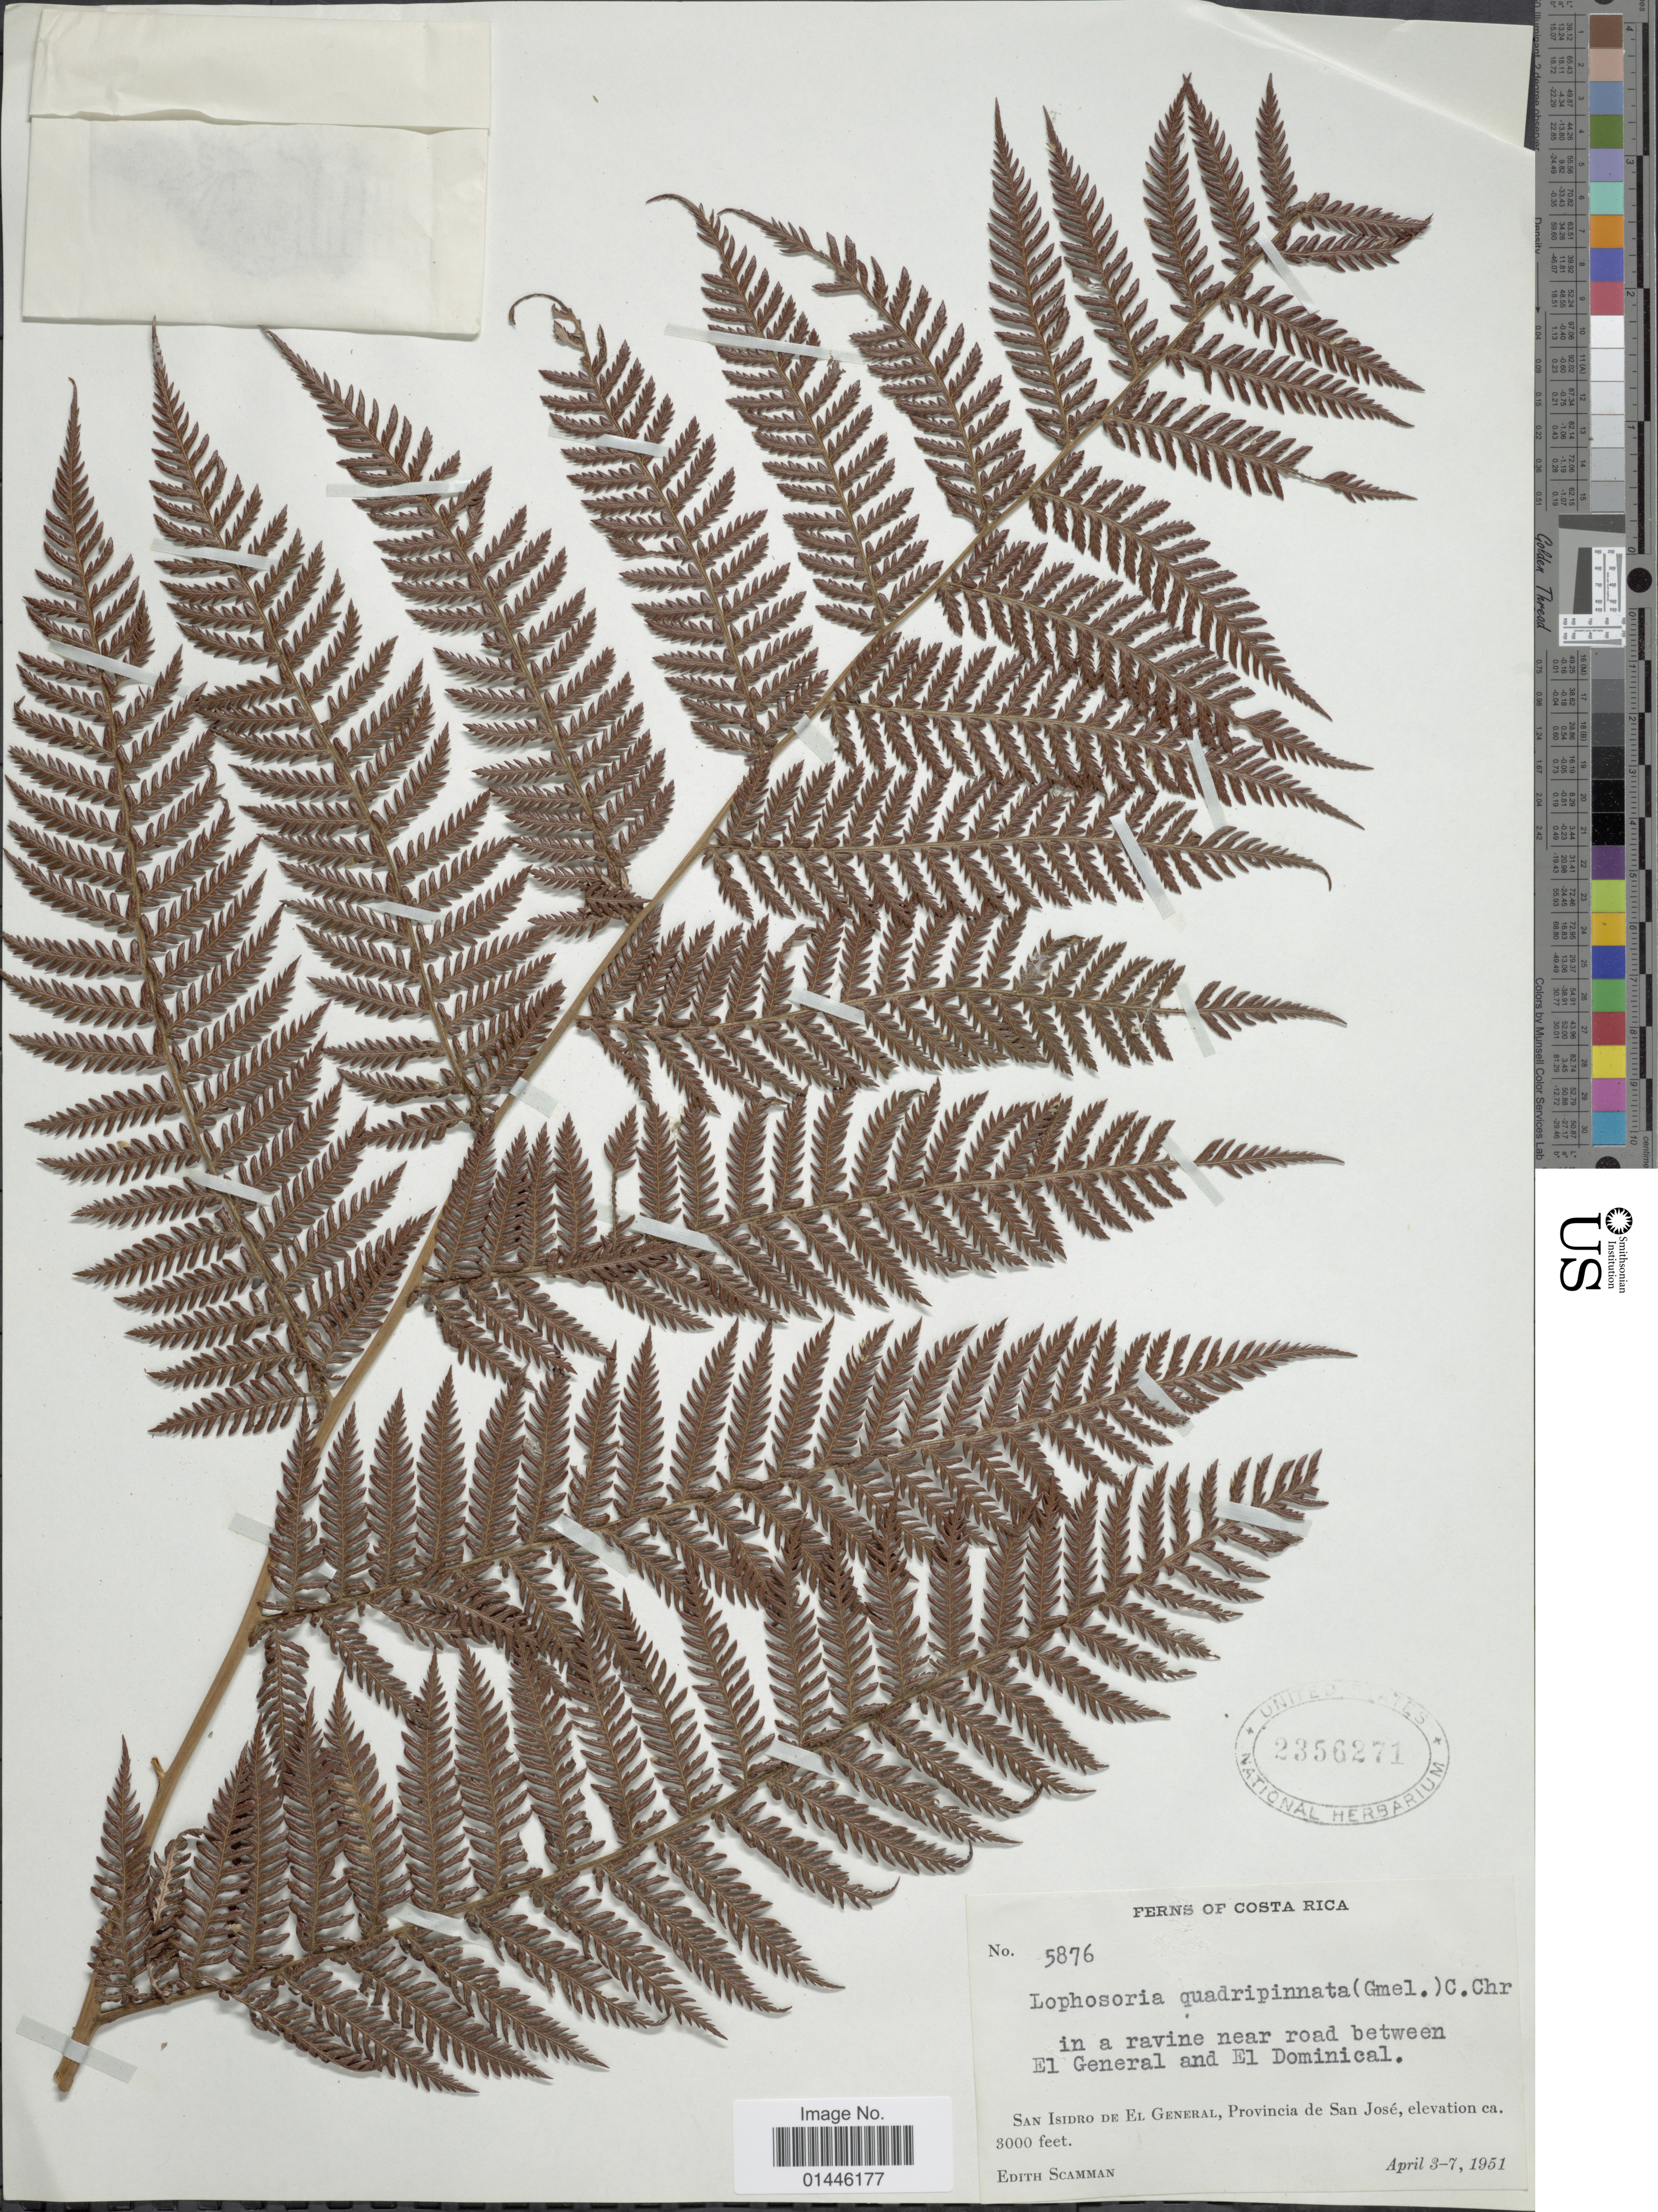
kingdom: Plantae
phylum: Tracheophyta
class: Polypodiopsida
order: Cyatheales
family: Dicksoniaceae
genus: Lophosoria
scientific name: Lophosoria quadripinnata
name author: (J.F. Gmel.) C. Chr.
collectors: E. Scamman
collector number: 5876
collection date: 1951-04-03/1951-04-07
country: Costa Rica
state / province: San José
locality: Near road between El General and El Dominical. San Isidro de El General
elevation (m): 914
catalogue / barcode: US 2356271